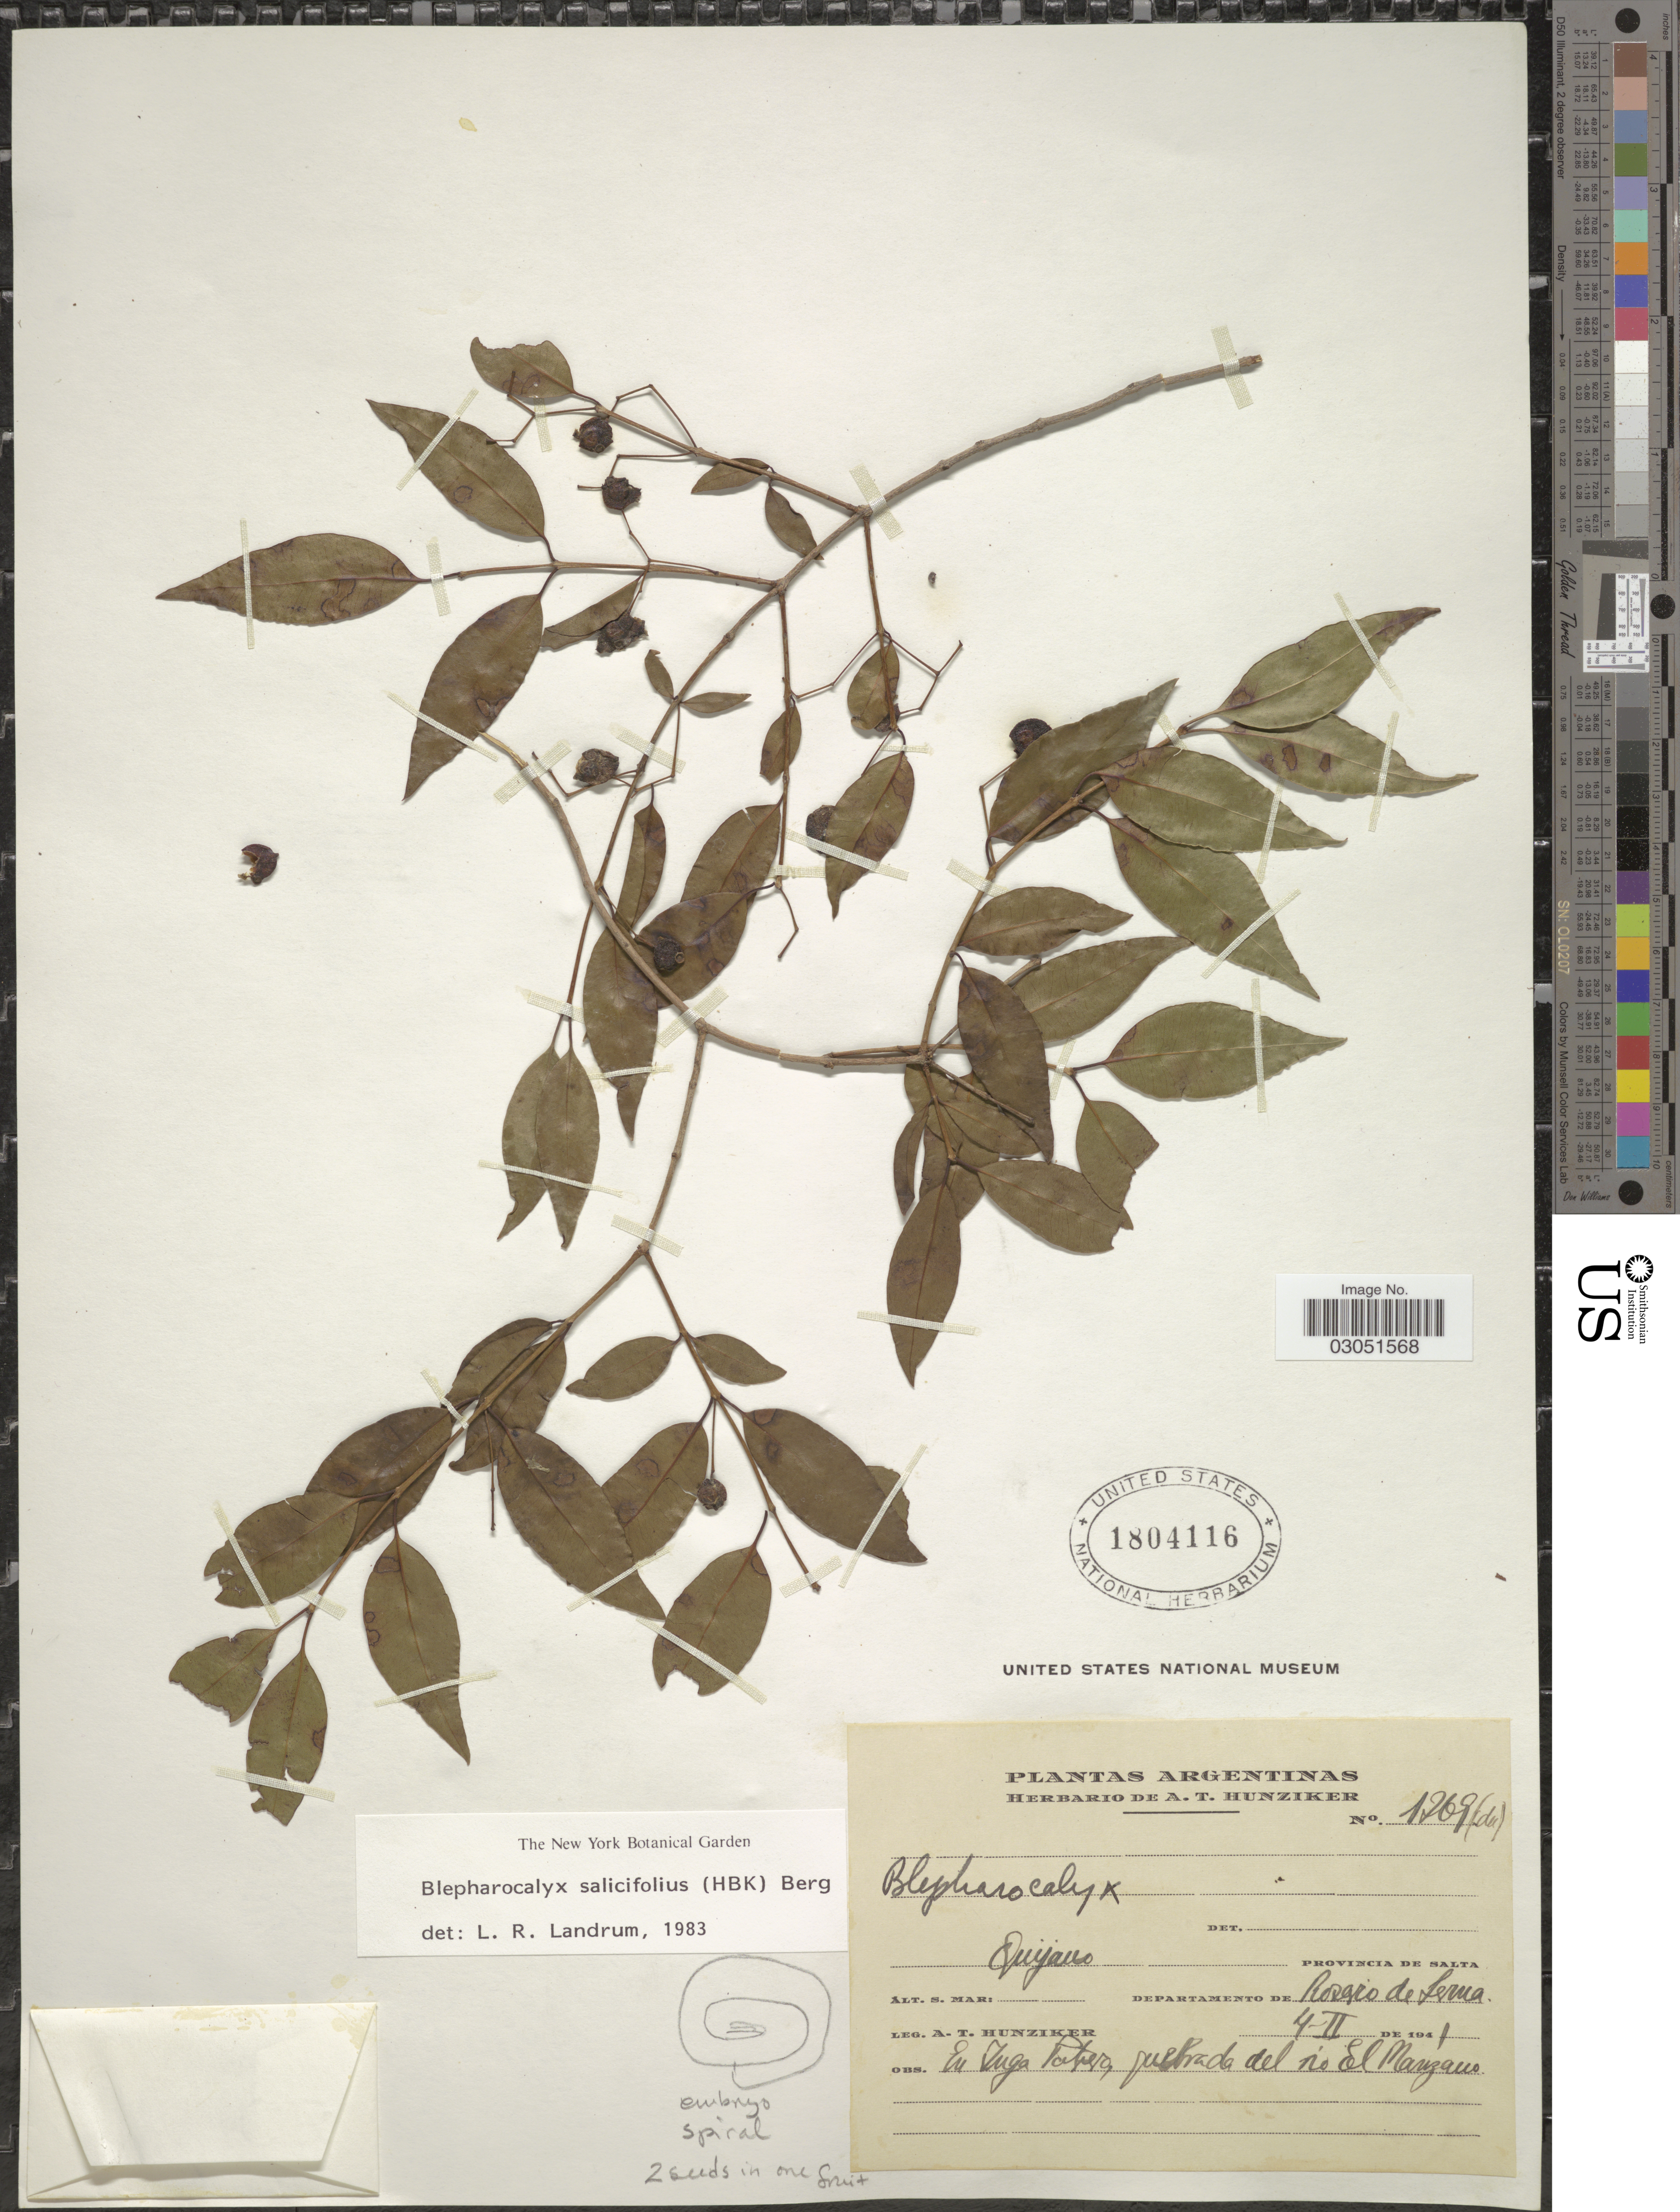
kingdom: Plantae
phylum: Tracheophyta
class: Magnoliopsida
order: Myrtales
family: Myrtaceae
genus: Blepharocalyx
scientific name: Blepharocalyx salicifolius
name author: (Kunth) O. Berg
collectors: A. T. Hunziker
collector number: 1269(du)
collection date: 1941-02-04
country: Argentina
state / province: Salta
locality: Quijano, Departamento de Rosario de Lerma. En Fuga [interpreted] Potrero quebrada del río El Manzano.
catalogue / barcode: US 1804116